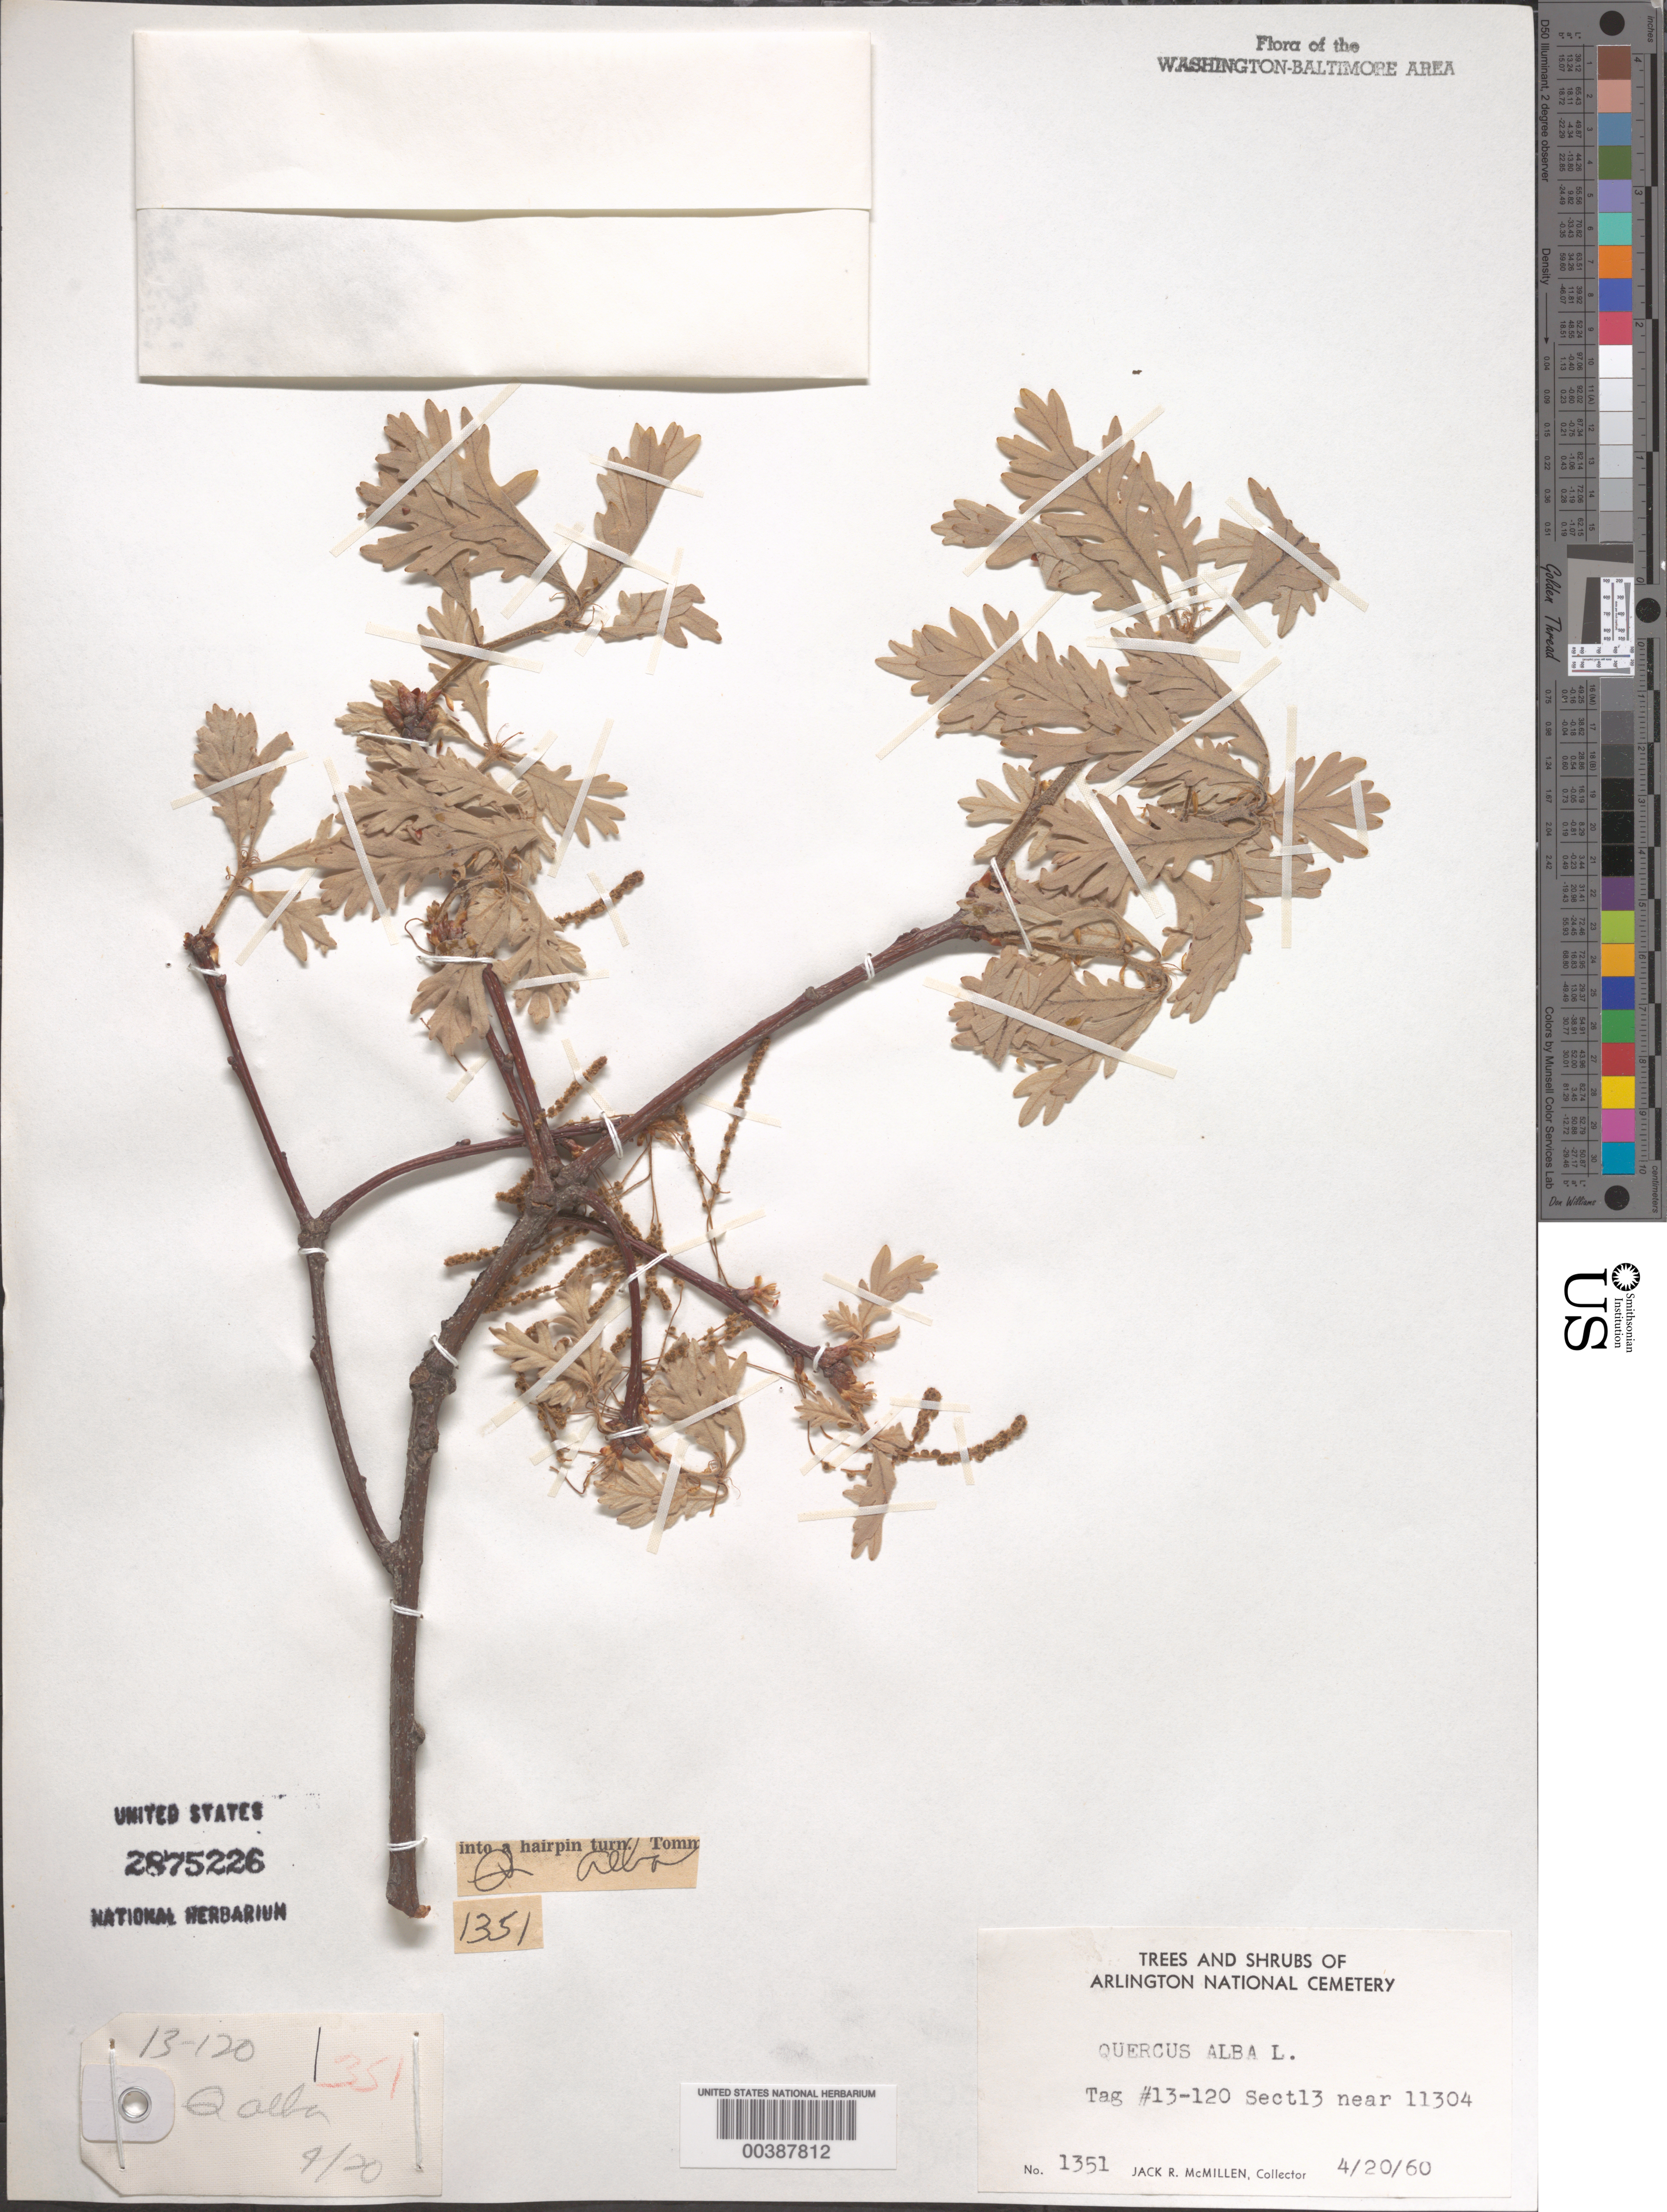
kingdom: Plantae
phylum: Tracheophyta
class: Magnoliopsida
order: Fagales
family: Fagaceae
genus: Quercus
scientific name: Quercus alba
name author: L.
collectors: J. McMillen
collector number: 1351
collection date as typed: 20 Apr 1960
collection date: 1960-04-20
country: United States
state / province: Virginia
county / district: Arlington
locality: Arlington National Cemetery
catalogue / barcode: US 2875226